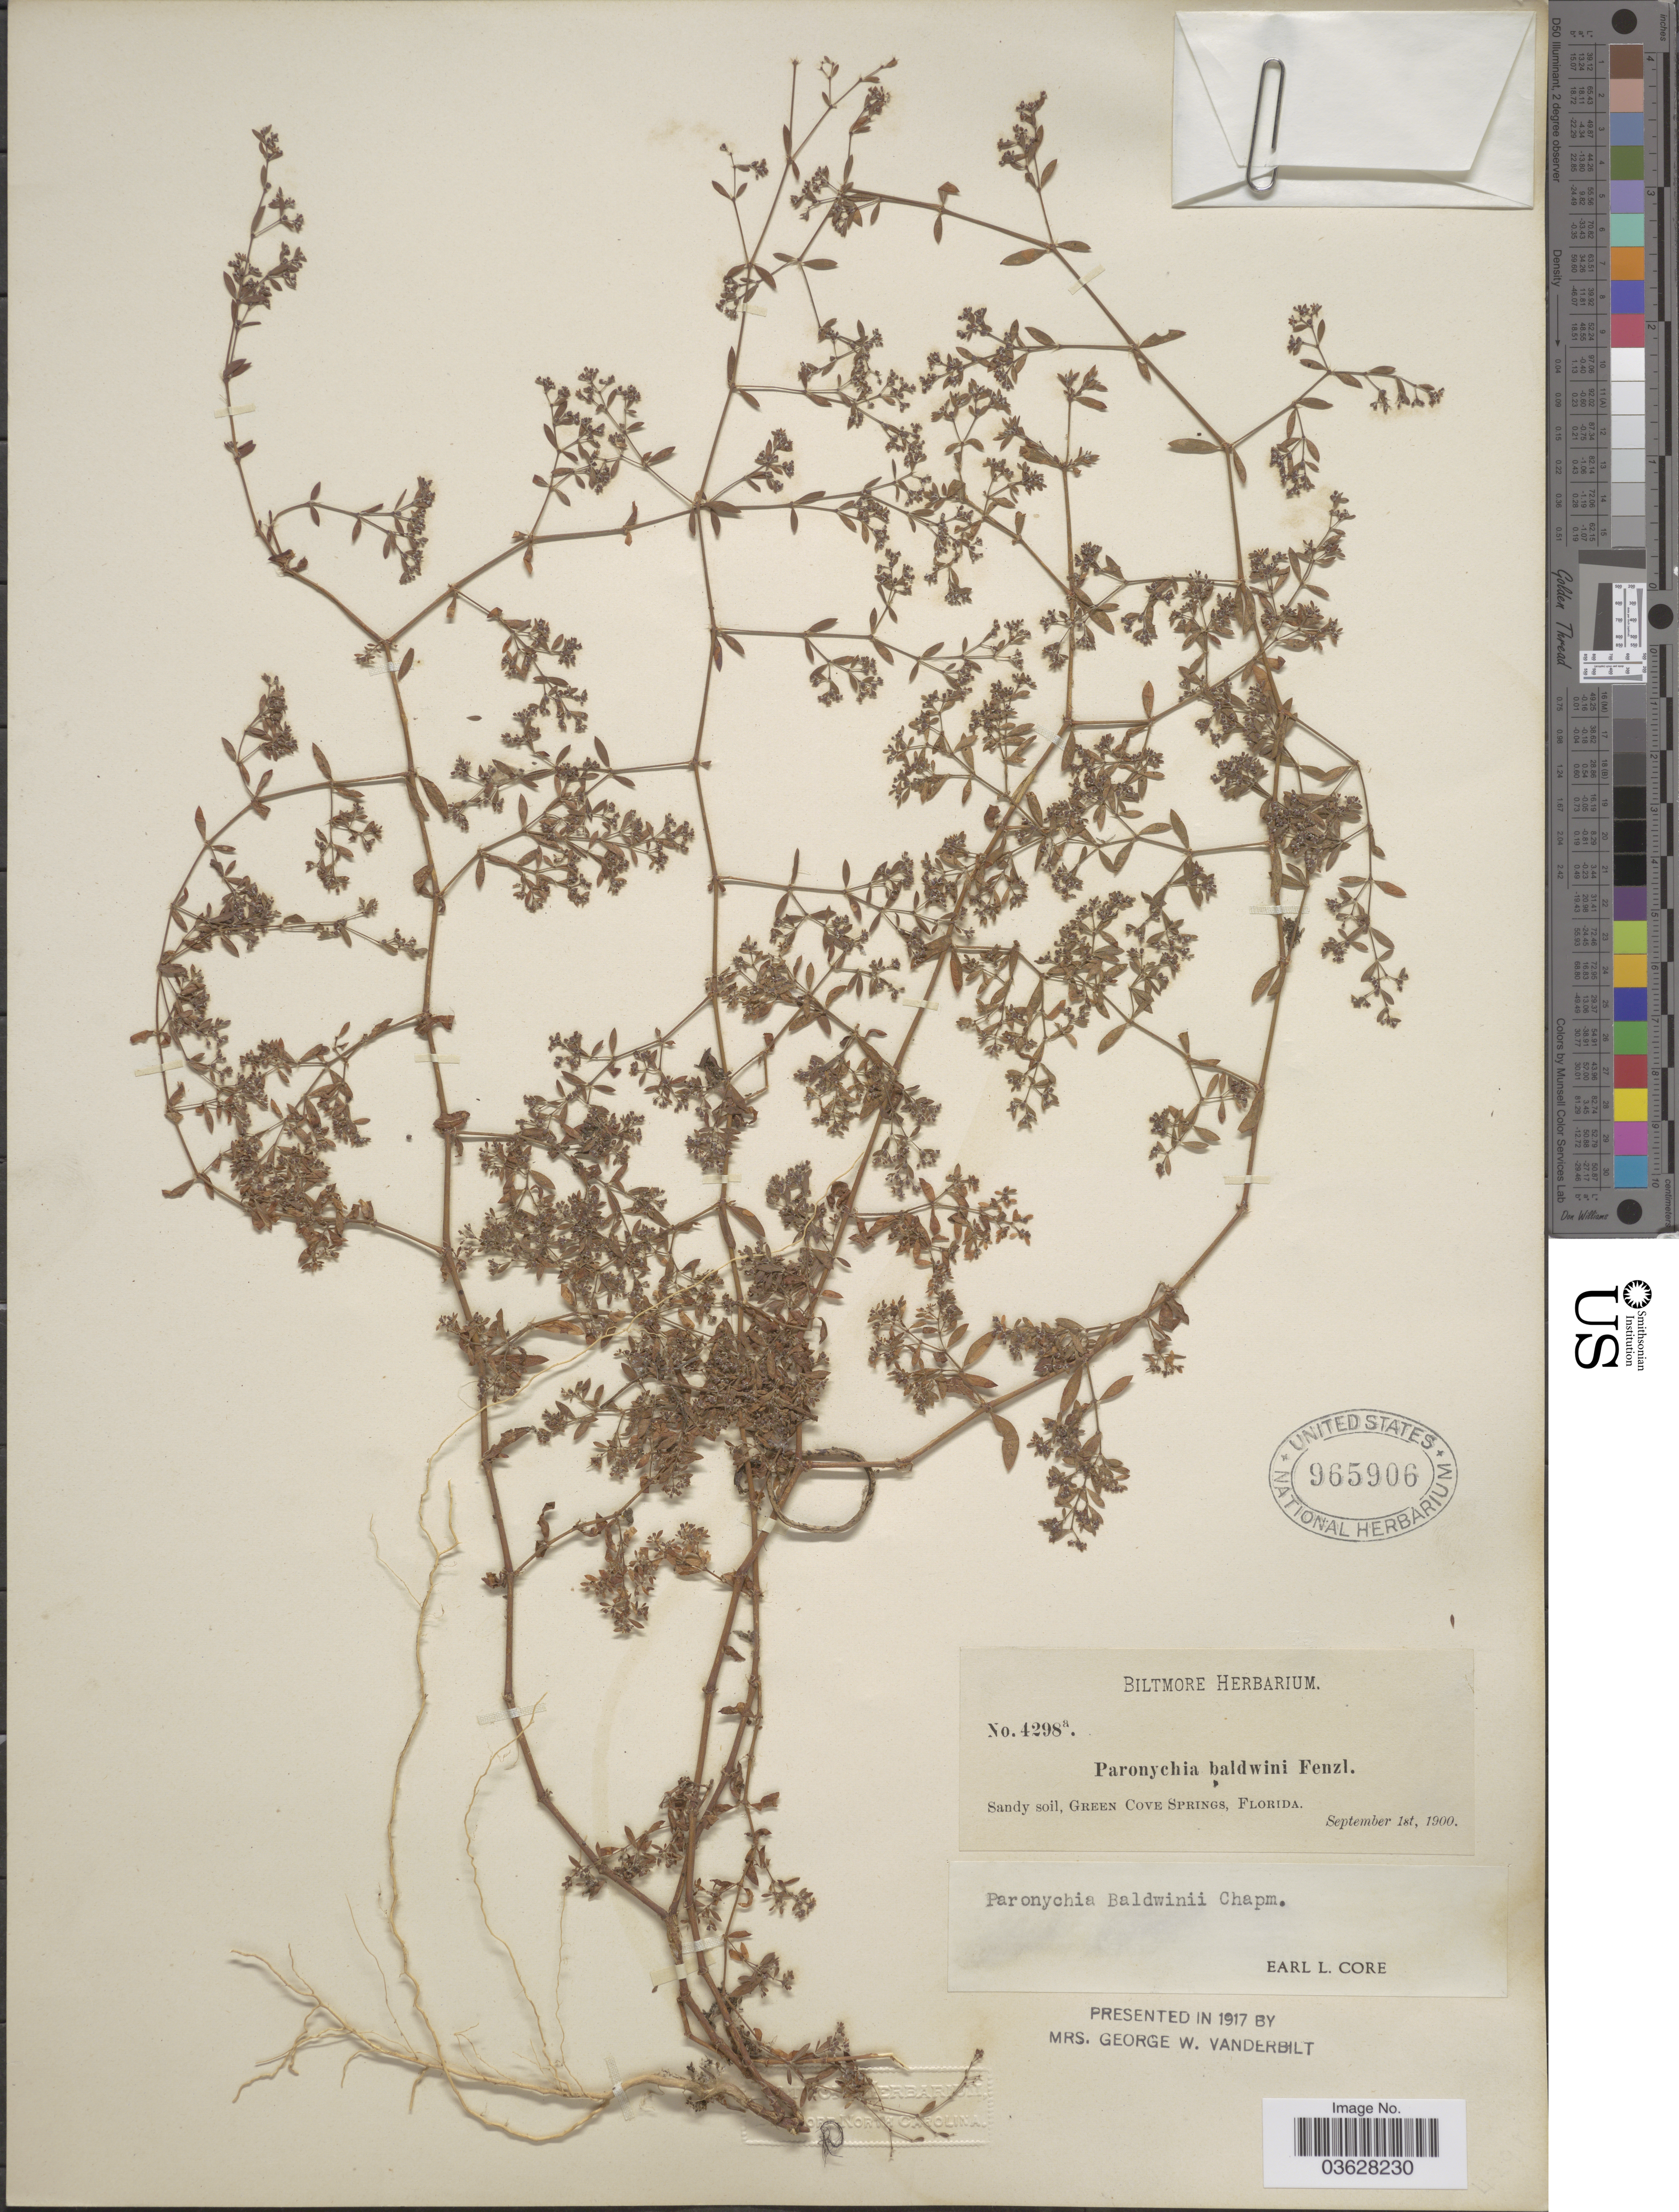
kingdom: Plantae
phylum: Tracheophyta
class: Magnoliopsida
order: Caryophyllales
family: Caryophyllaceae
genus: Paronychia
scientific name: Paronychia baldwinii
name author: (A. Gray & Torr.) Fenzl ex Walp.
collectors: ex herb. Biltmore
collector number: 4298a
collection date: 1900-09-01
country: United States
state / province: Florida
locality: Sandy soil, Green Cove Springs.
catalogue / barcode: US 965906